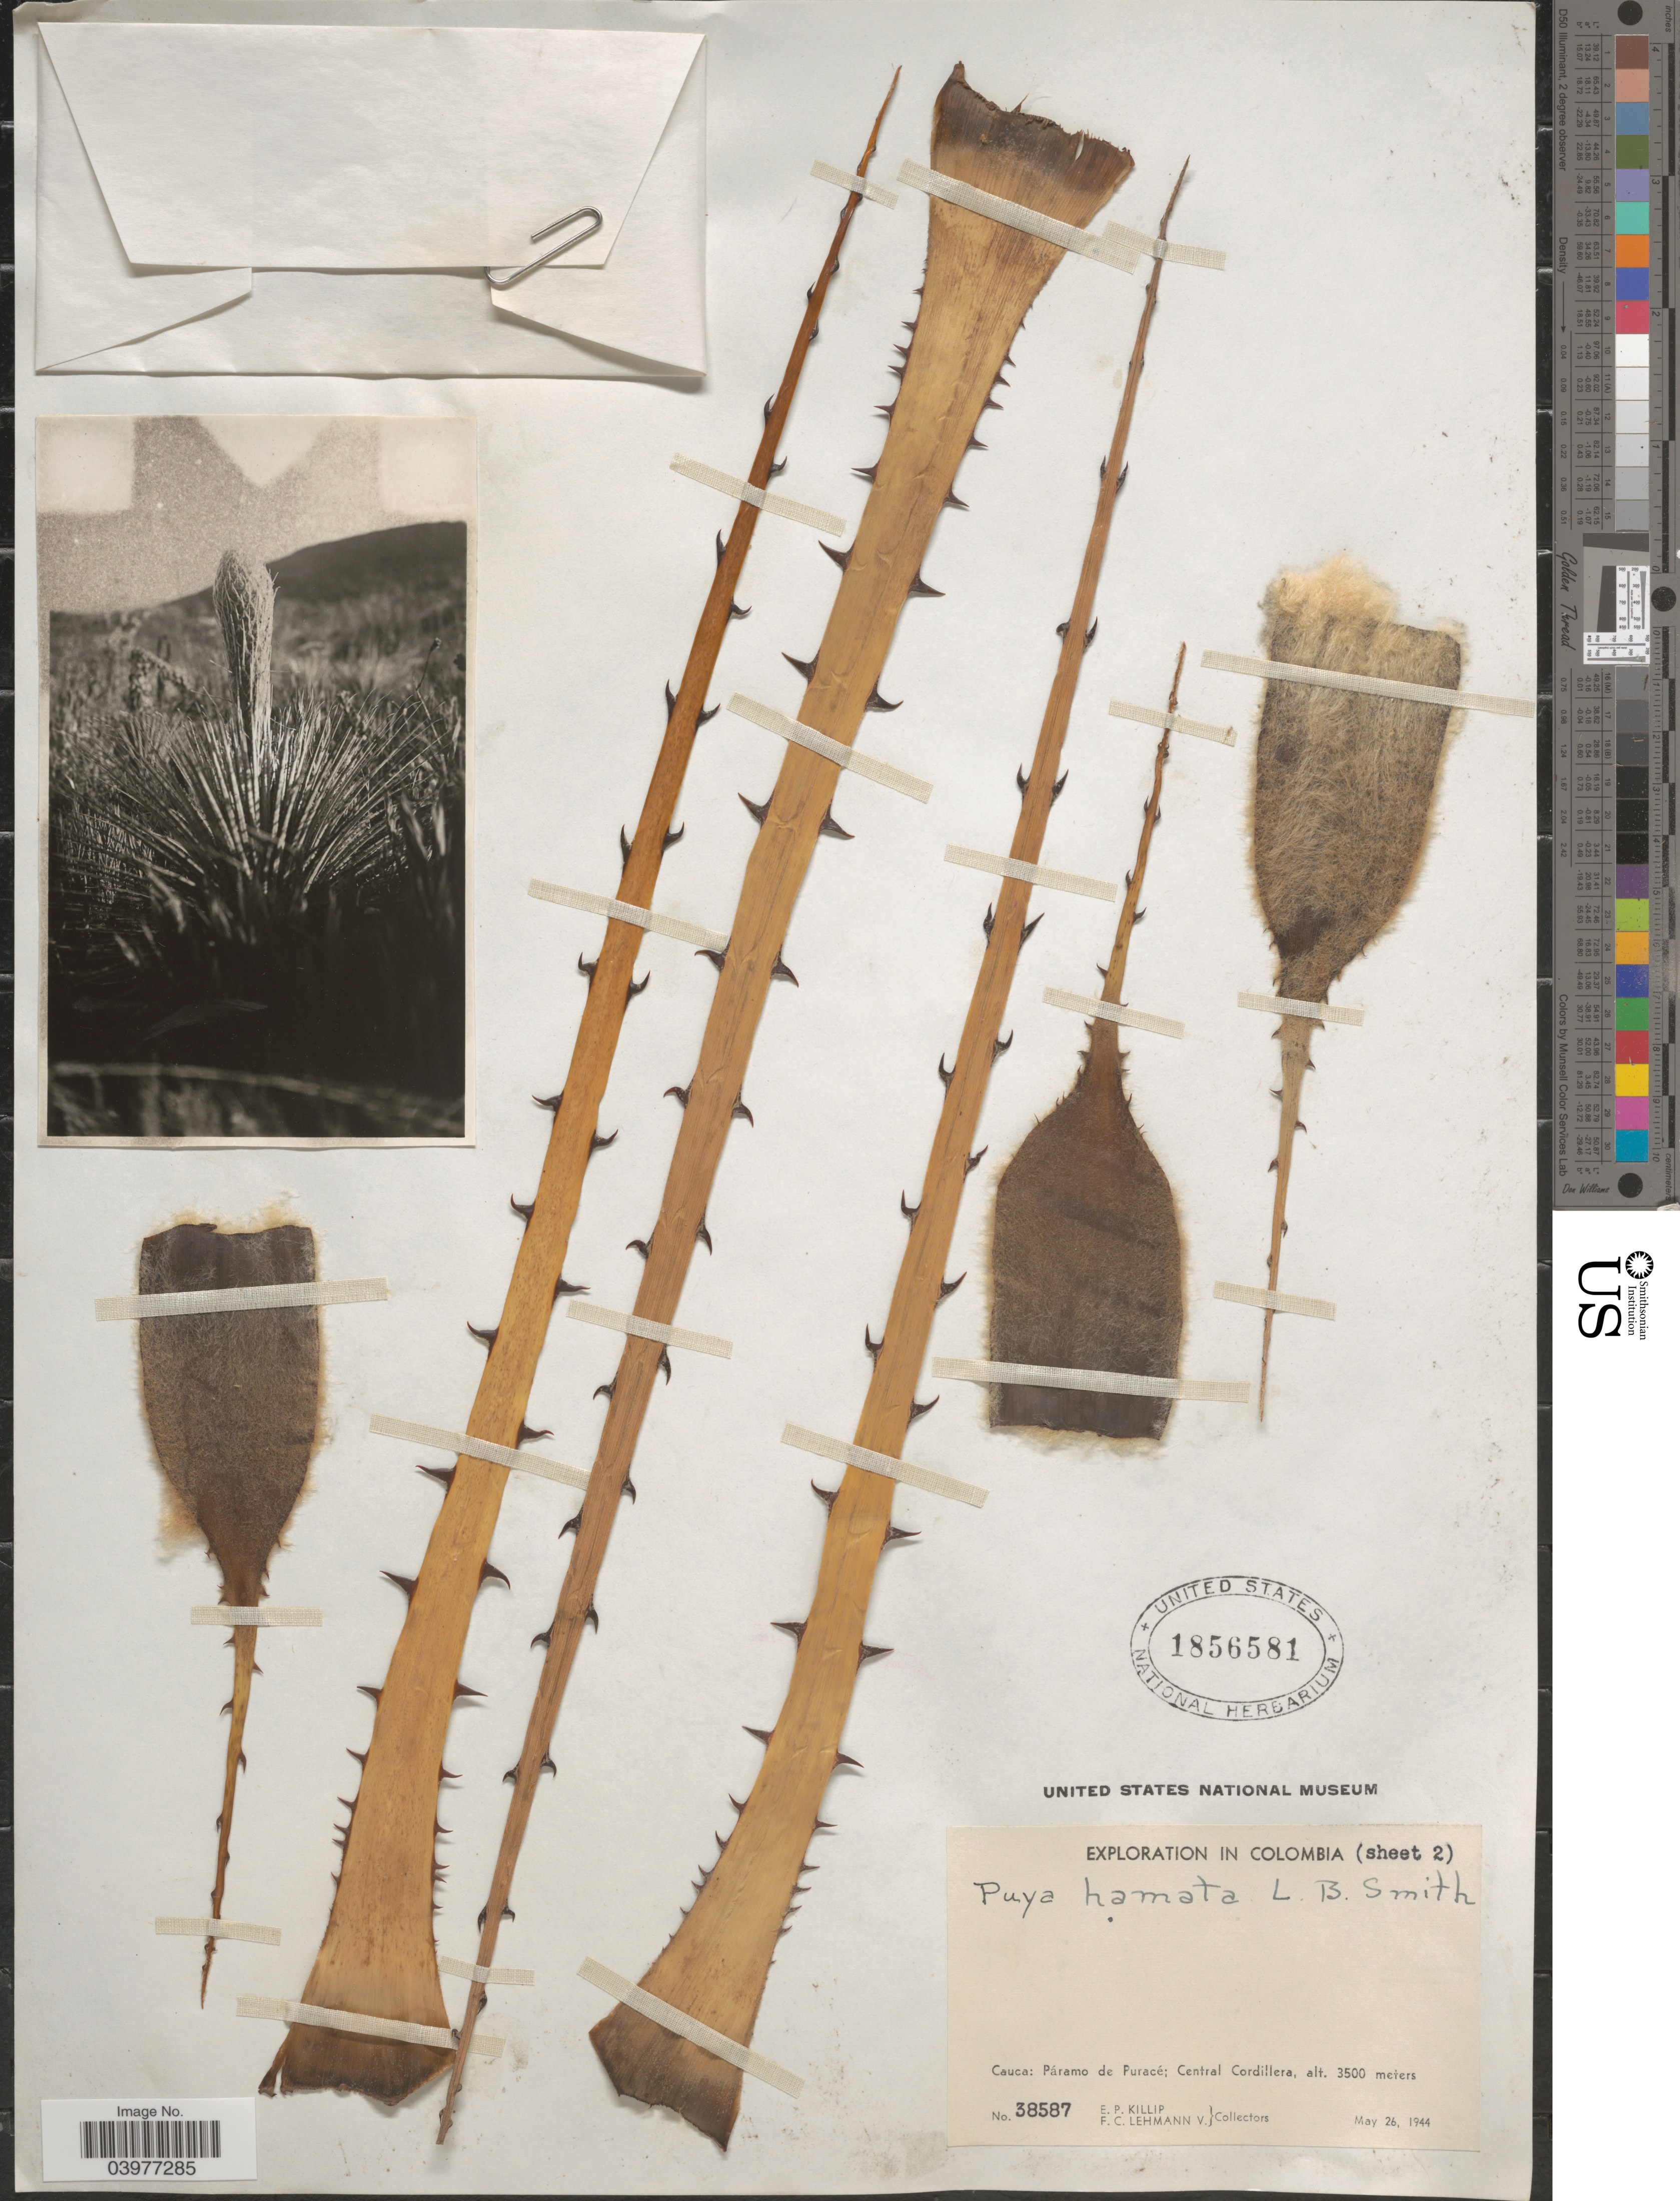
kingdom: Plantae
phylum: Tracheophyta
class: Liliopsida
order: Poales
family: Bromeliaceae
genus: Puya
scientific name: Puya hamata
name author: L.B. Sm.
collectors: E. P. Killip & F. Lehmann v.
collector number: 38587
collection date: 1944-05-26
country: Colombia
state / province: Cauca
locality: Páramo de Puracé; Central Cordillera.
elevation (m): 3500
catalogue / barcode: US 1856581